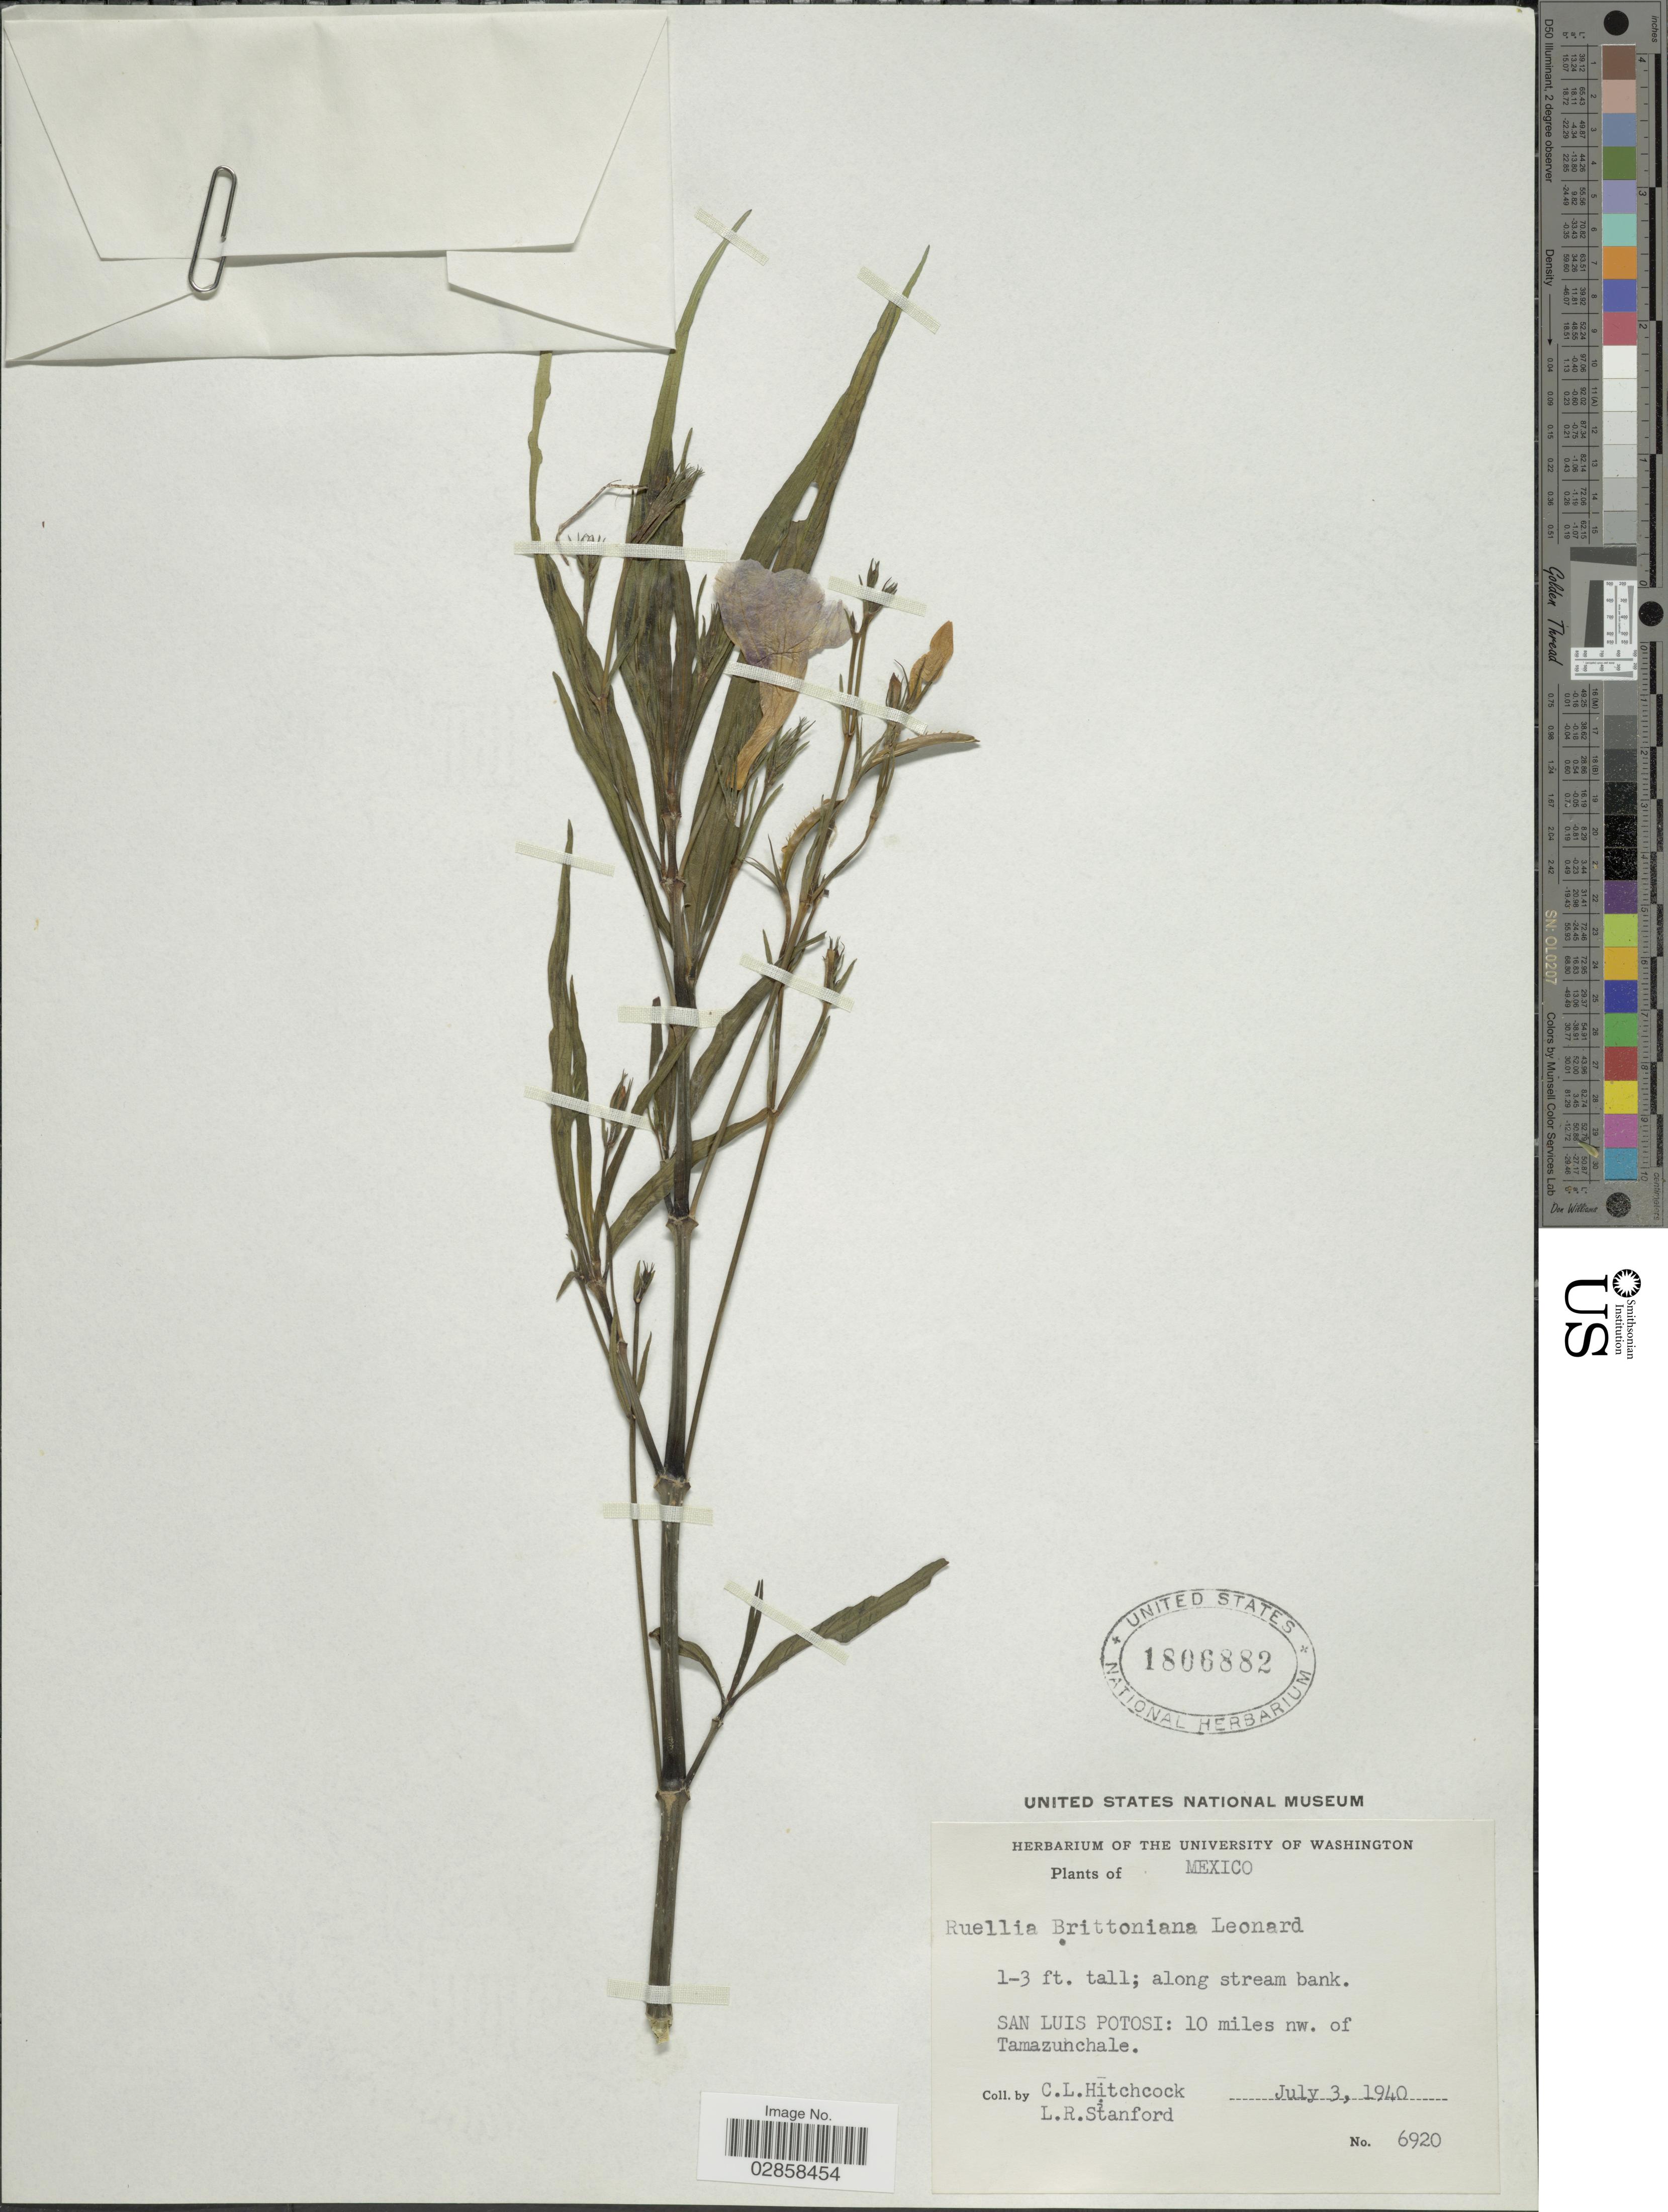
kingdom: Plantae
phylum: Tracheophyta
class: Magnoliopsida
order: Lamiales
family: Acanthaceae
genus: Ruellia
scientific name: Ruellia coerulea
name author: Morong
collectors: C. L. Hitchcock & L. R. Stanford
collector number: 6920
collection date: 1940-07-03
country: Mexico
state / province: San Luis Potosí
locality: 10 miles nw. of Tamazunchale.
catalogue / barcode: US 1806882